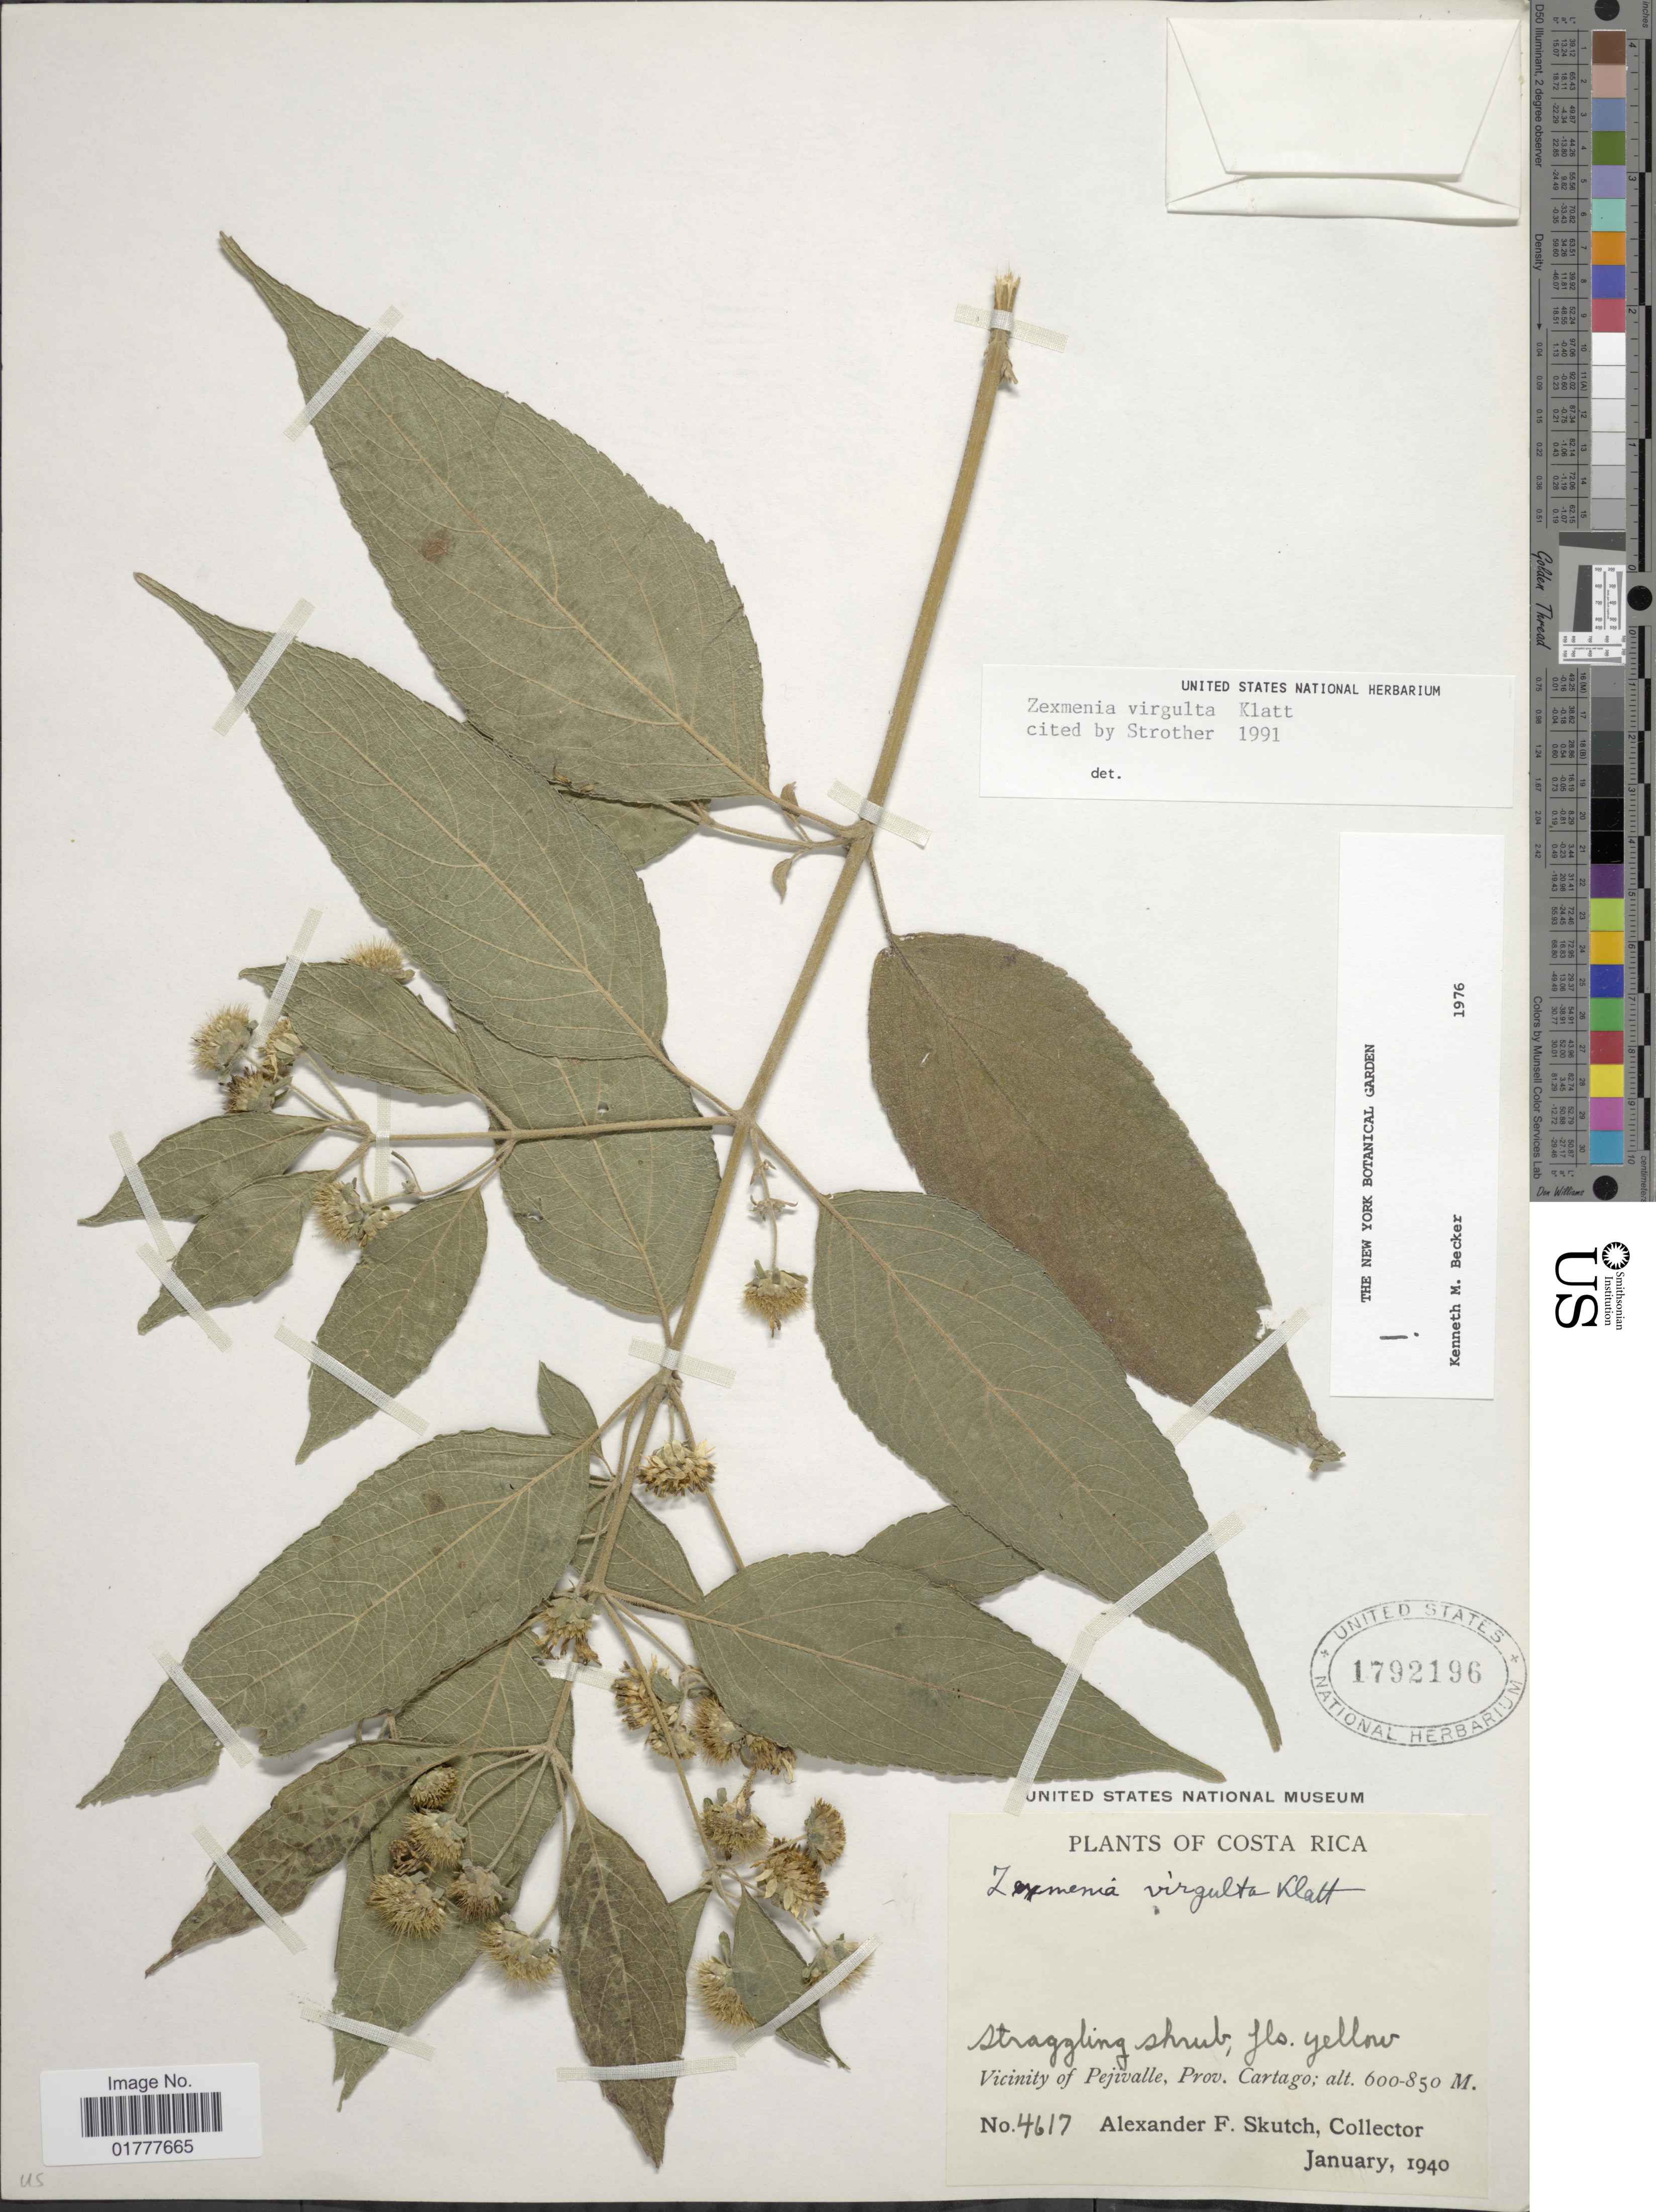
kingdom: Plantae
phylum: Tracheophyta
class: Magnoliopsida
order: Asterales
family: Asteraceae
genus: Zexmenia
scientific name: Zexmenia virgulta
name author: Klatt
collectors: A. F. Skutch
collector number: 4617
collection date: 1940-01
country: Costa Rica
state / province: Cartago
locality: Vicinity of Pejiville, Prov. Cartago.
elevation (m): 600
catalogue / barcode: US 1792196